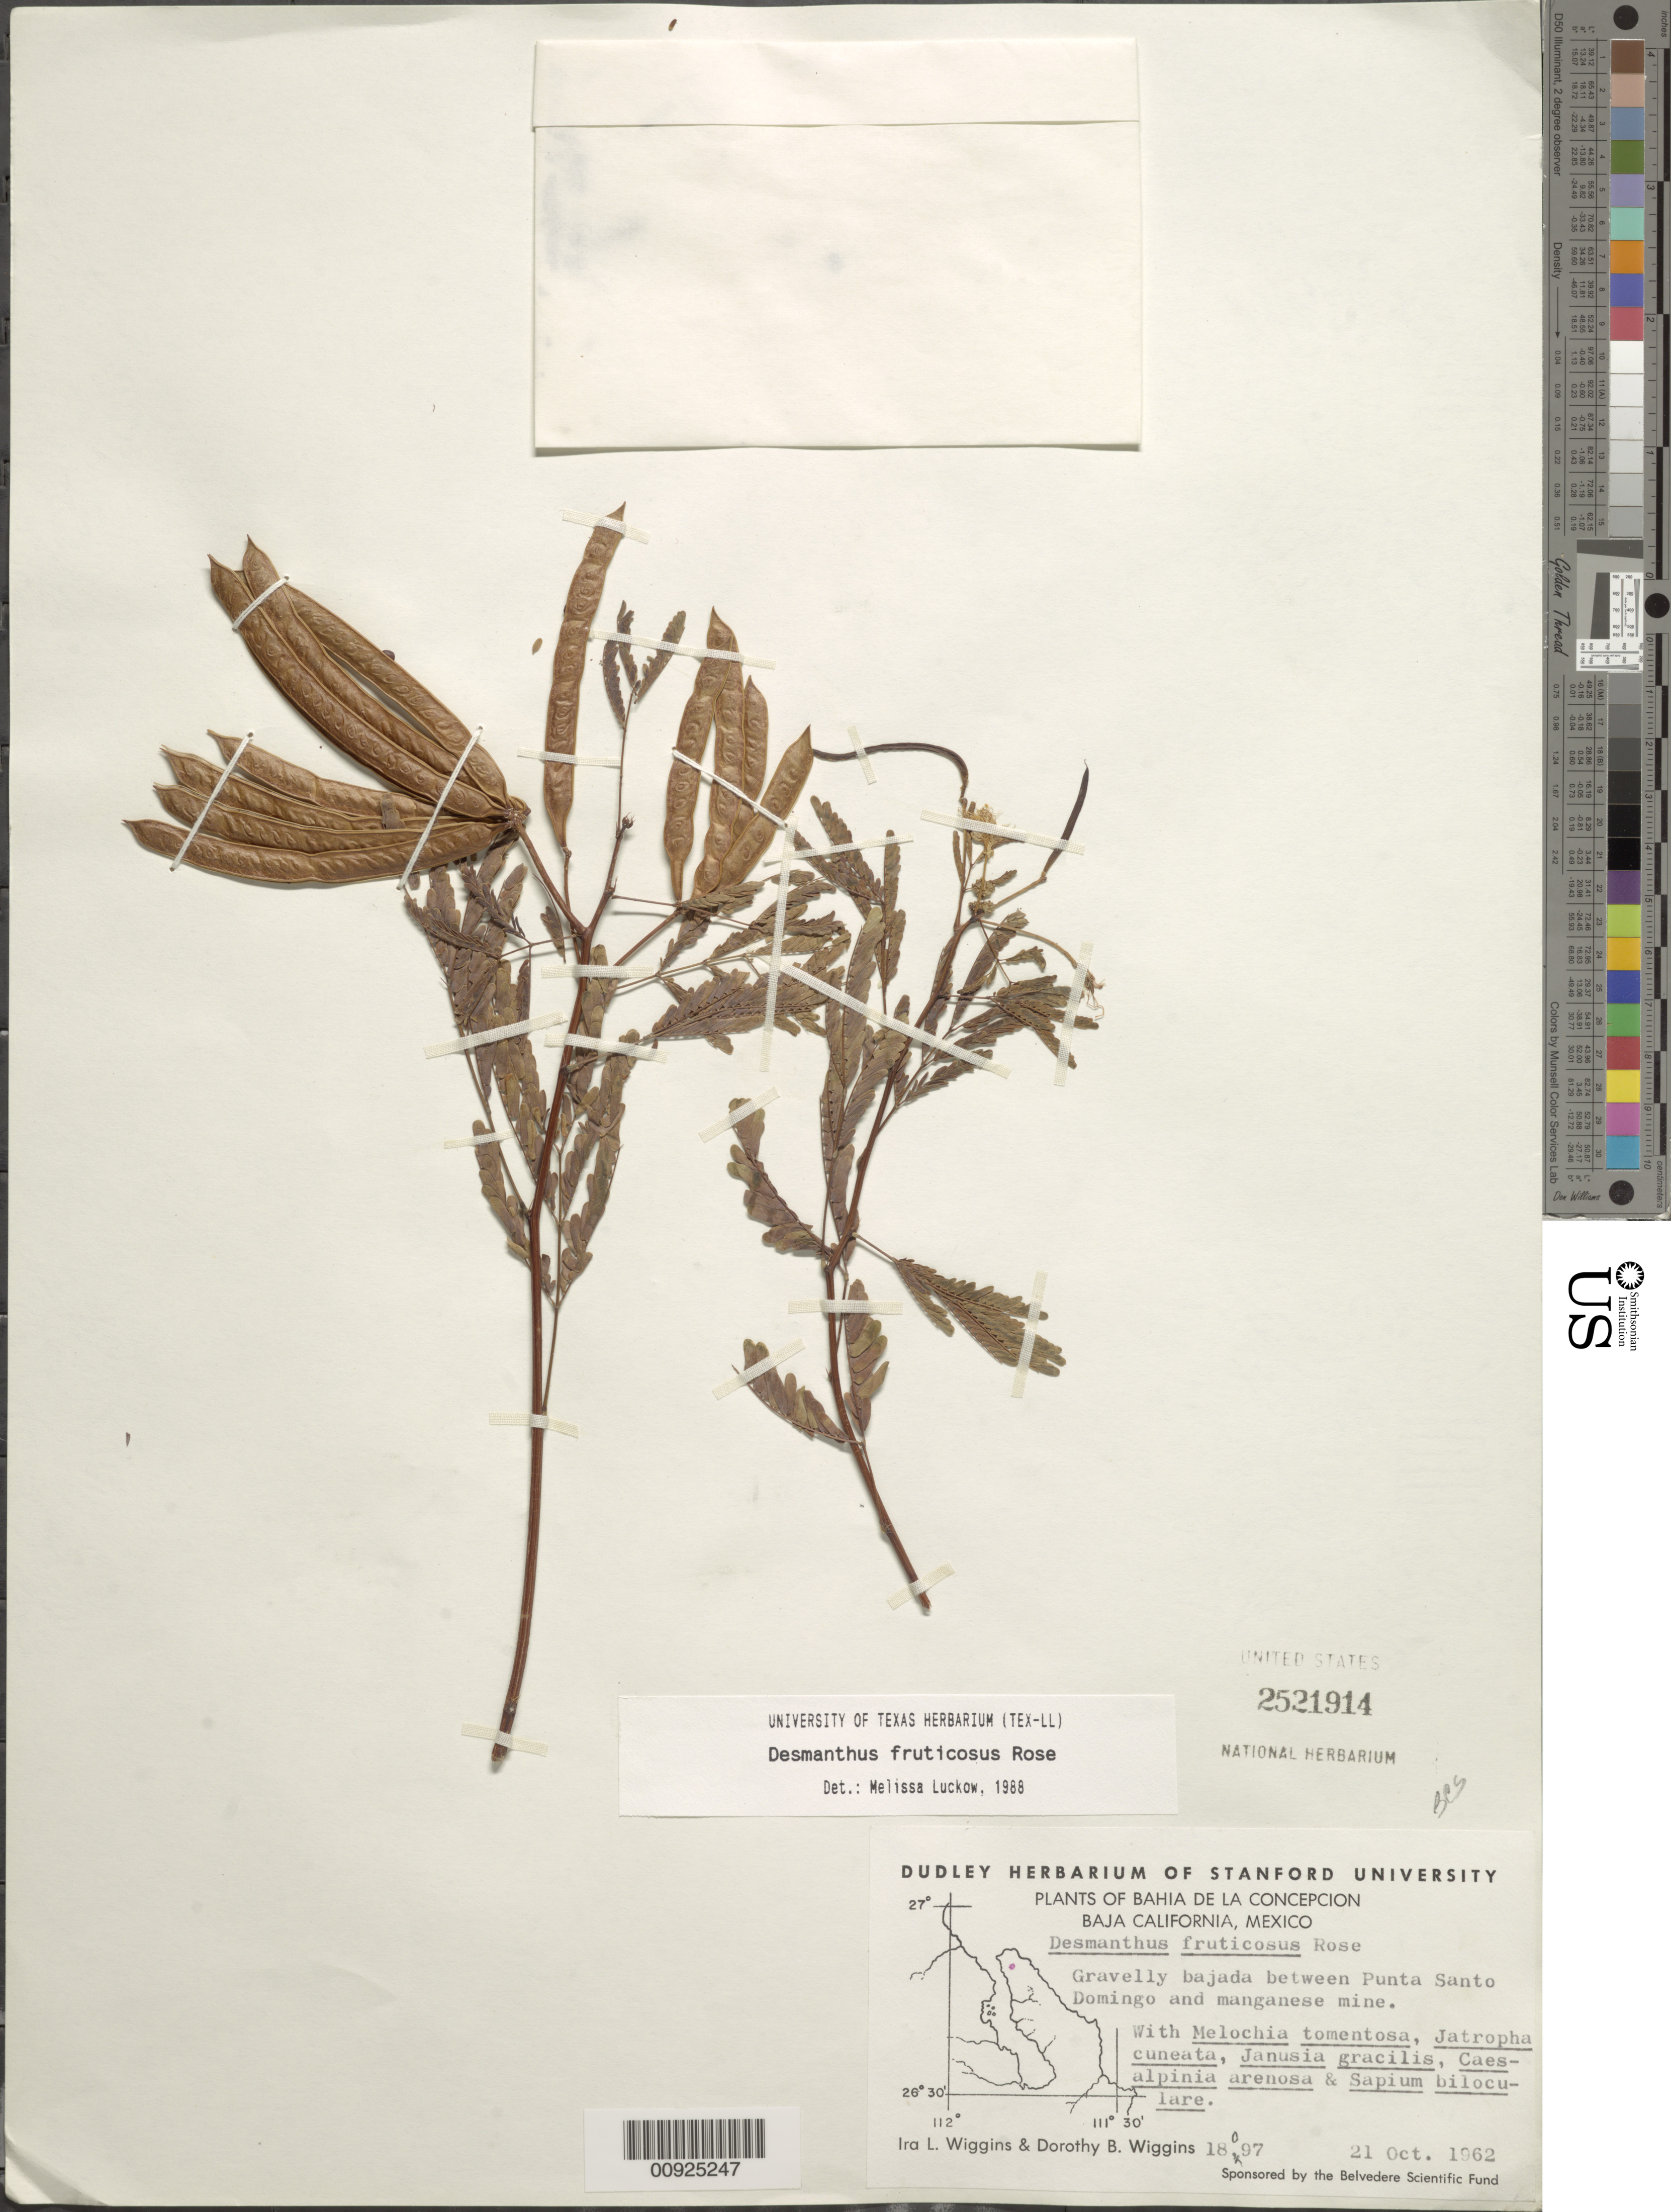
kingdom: Plantae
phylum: Tracheophyta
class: Magnoliopsida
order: Fabales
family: Fabaceae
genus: Desmanthus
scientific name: Desmanthus fruticosus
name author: Rose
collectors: I. L. Wiggins & D. B. Wiggins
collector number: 18097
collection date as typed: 21 Oct 1962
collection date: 1962-10-21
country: Mexico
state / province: Baja California Sur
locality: Gravelly bajada between Punta Santo Domingo and manganese mine.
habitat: Gravelly bajada. With Melochia tomentosa, Jatropha cuneata, Janusia gracilis, Caesalpinia arenosa & Sapium biloculare.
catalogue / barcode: US 2521914